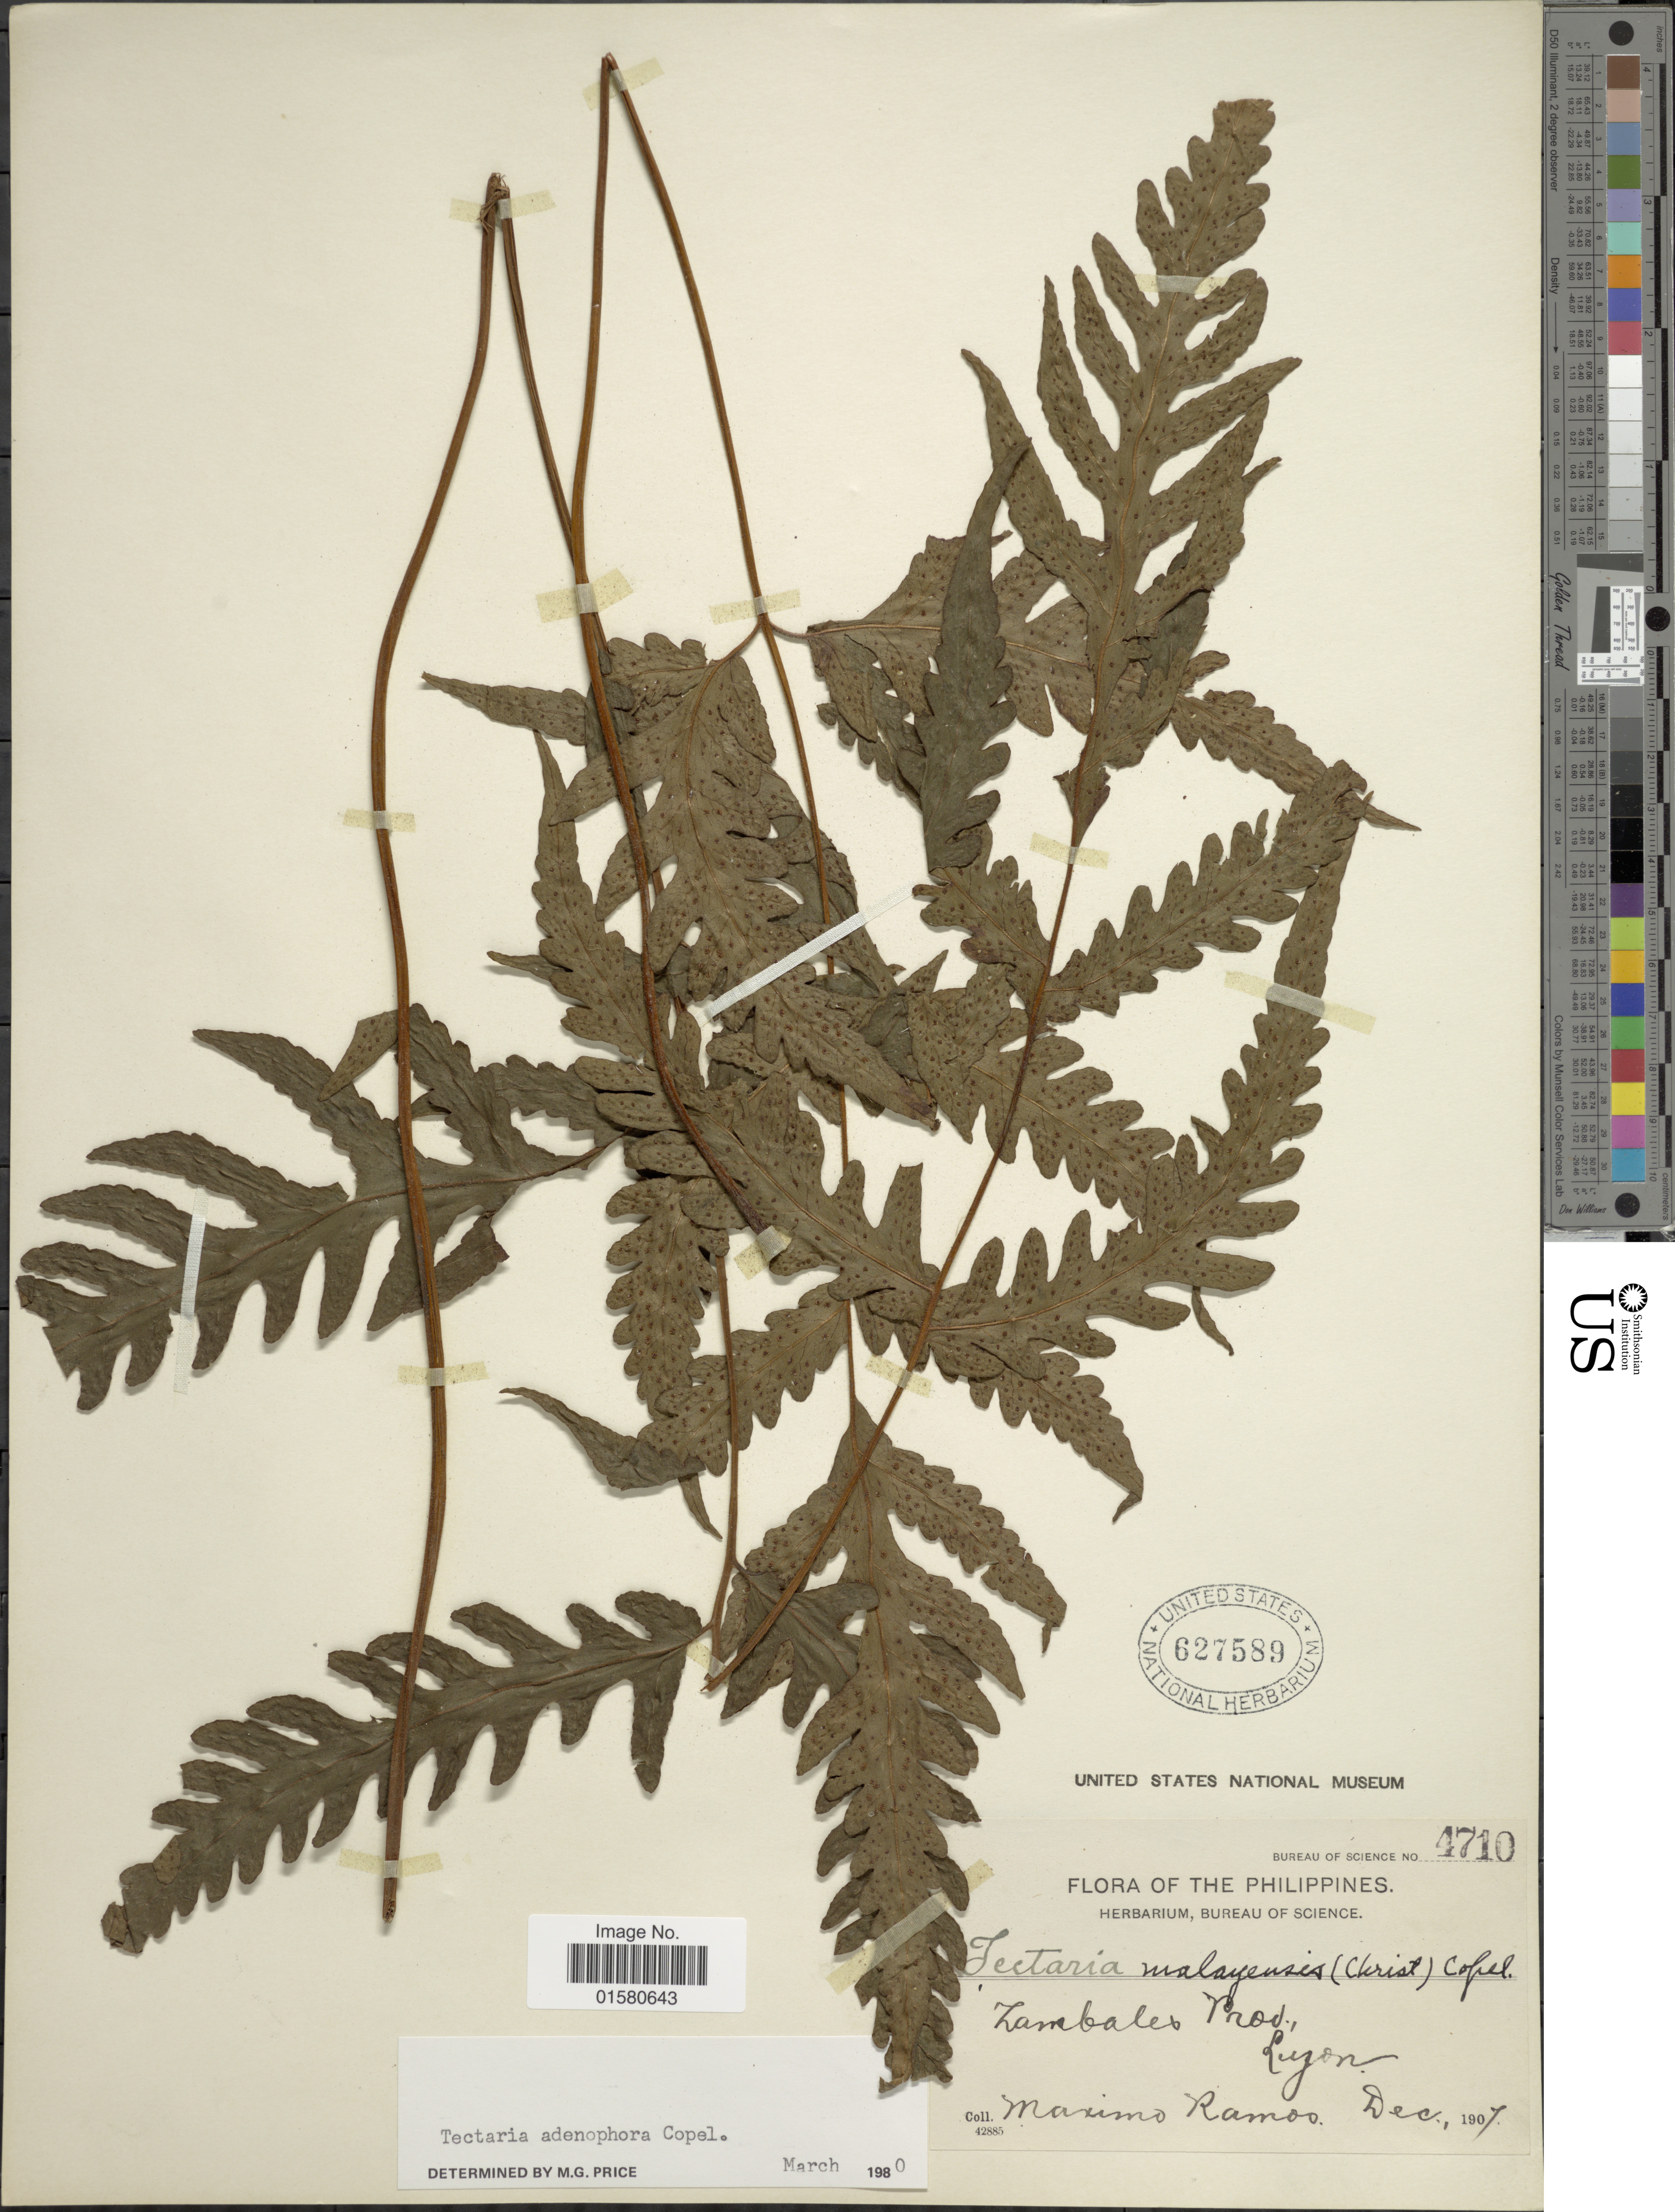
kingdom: Plantae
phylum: Tracheophyta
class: Polypodiopsida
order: Polypodiales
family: Tectariaceae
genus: Tectaria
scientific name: Tectaria adenophora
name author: Copel. in Elmer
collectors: M. Ramos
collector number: Bureau of Science 4710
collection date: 1907-11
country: Philippines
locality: Zambales Prov., Luzon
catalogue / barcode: US 627589